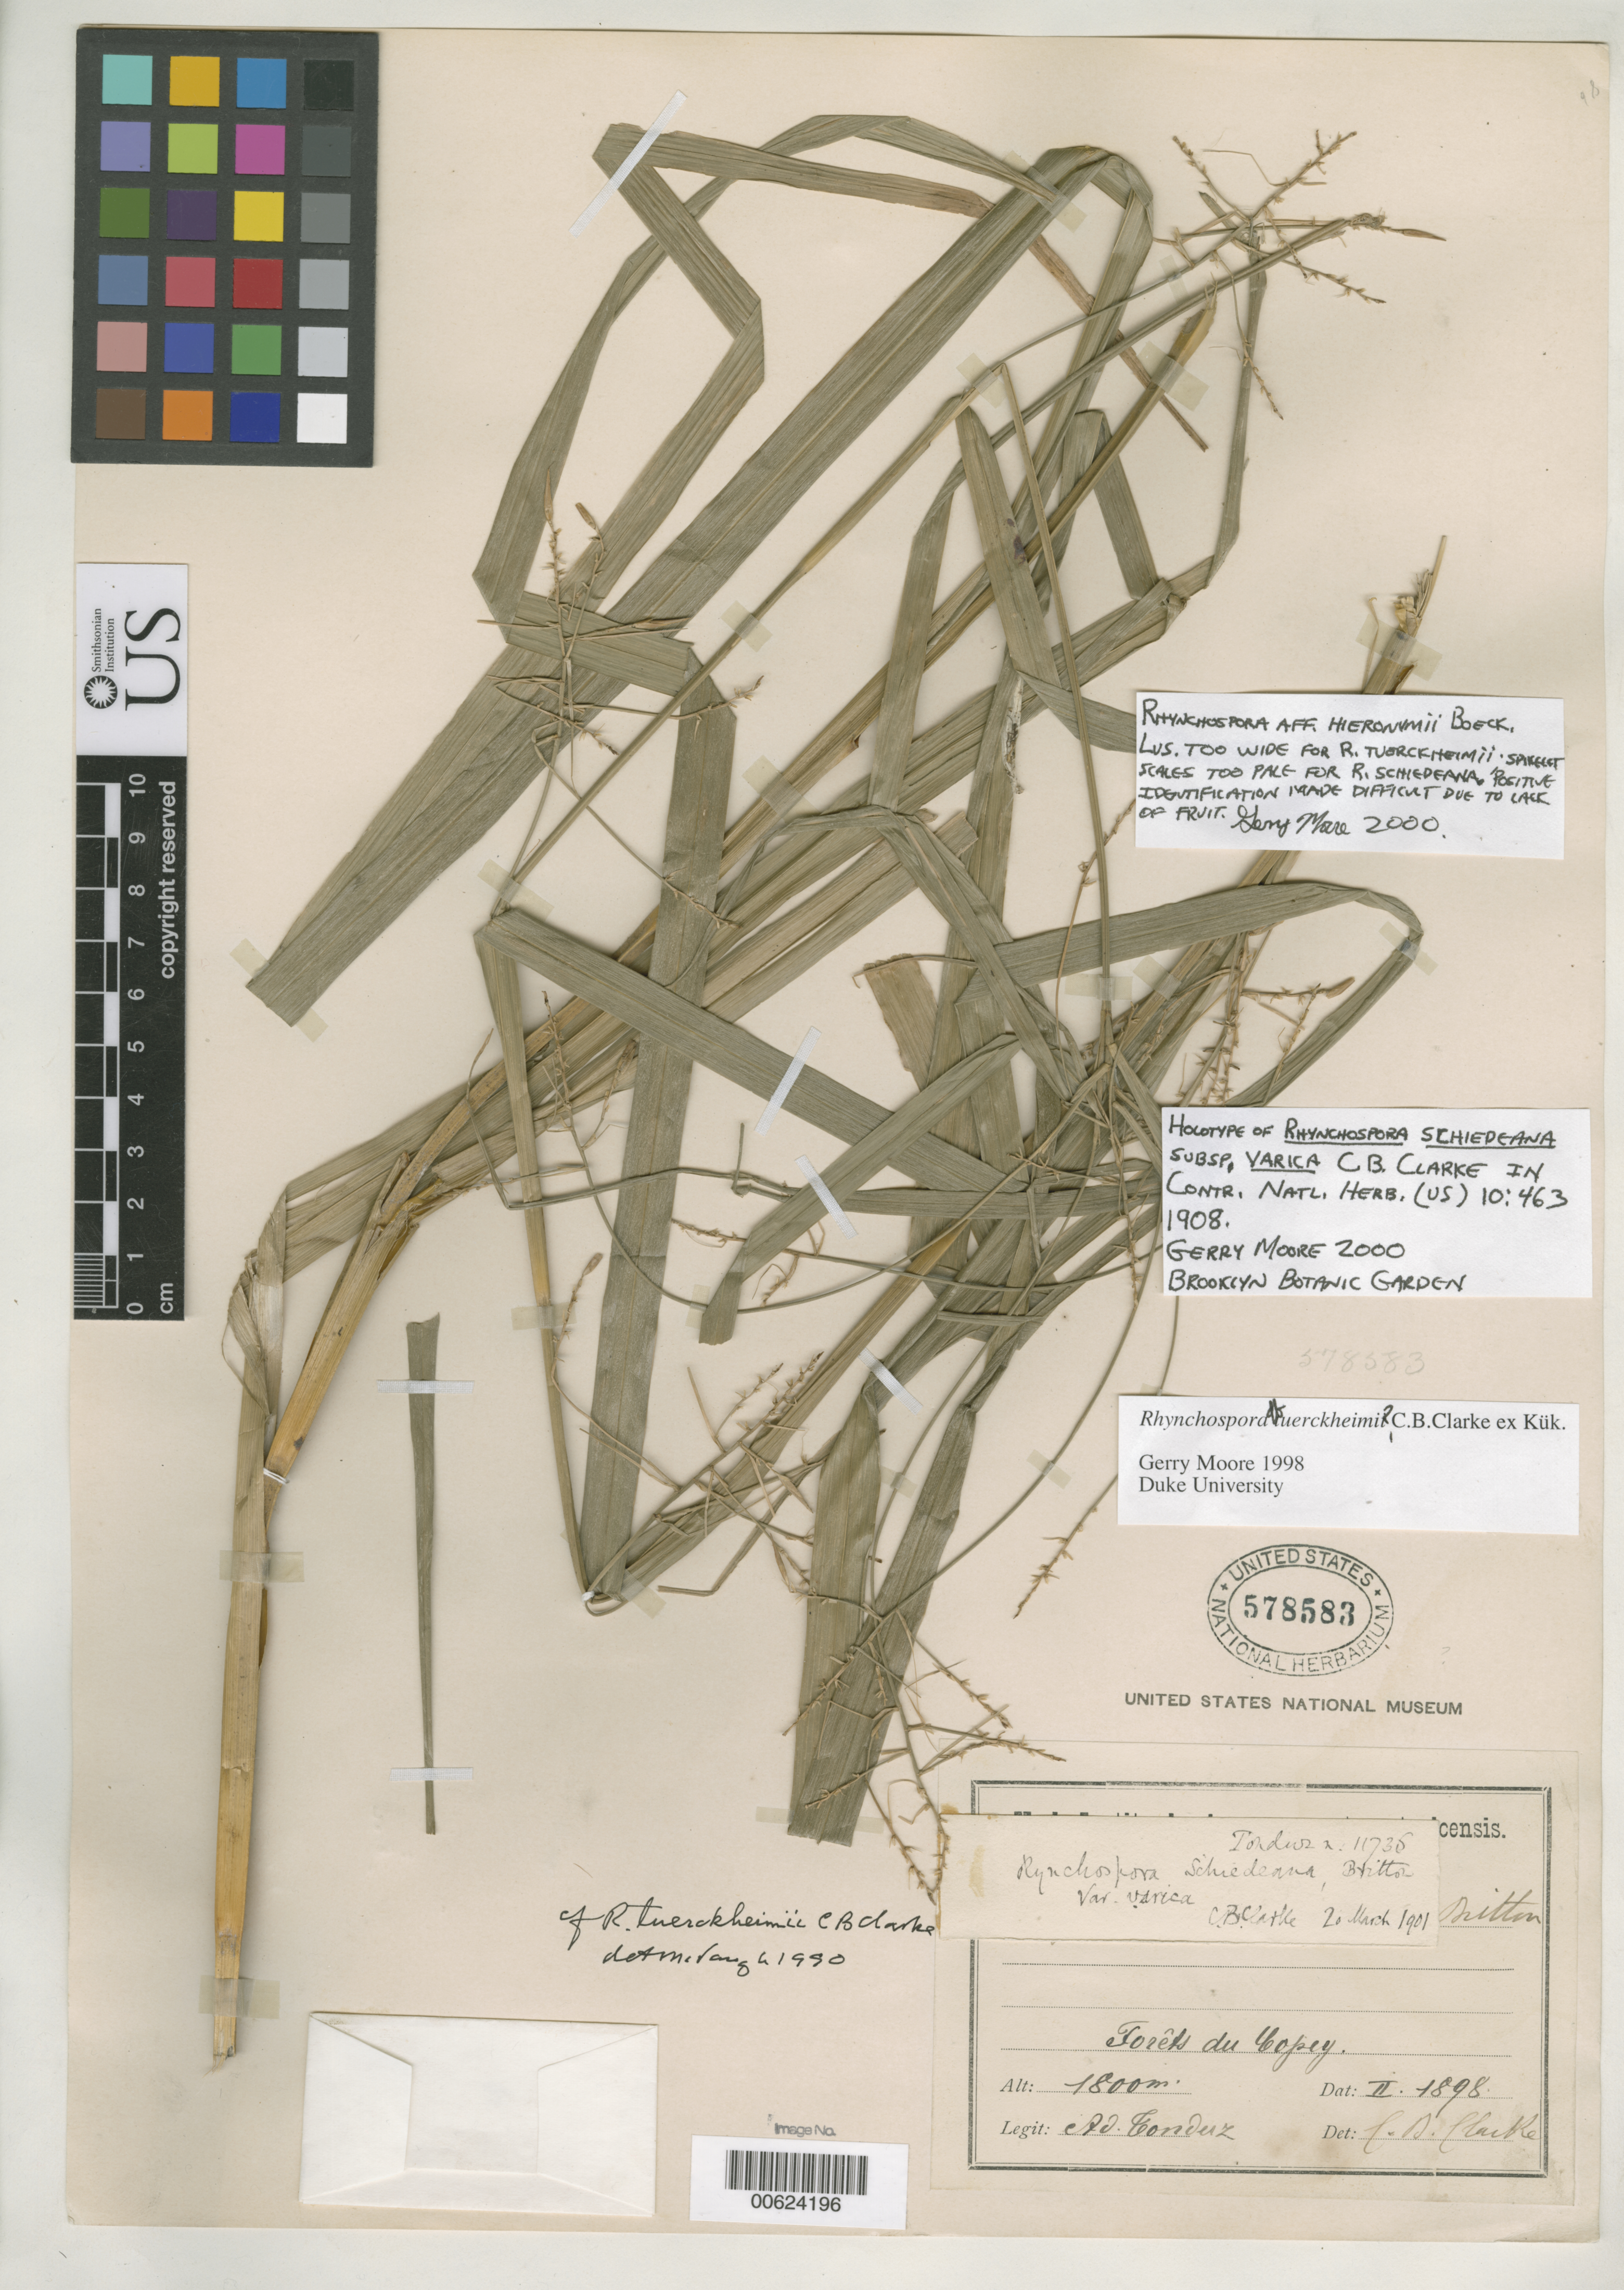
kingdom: Plantae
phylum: Tracheophyta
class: Liliopsida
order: Poales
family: Cyperaceae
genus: Rhynchospora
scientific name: Rhynchospora schiedeana subsp. varica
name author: C.B. Clarke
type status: Holotype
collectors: A. Tonduz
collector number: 11736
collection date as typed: Feb 1898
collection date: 1898-02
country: Costa Rica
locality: Copey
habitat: Forest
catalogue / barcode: US 578583